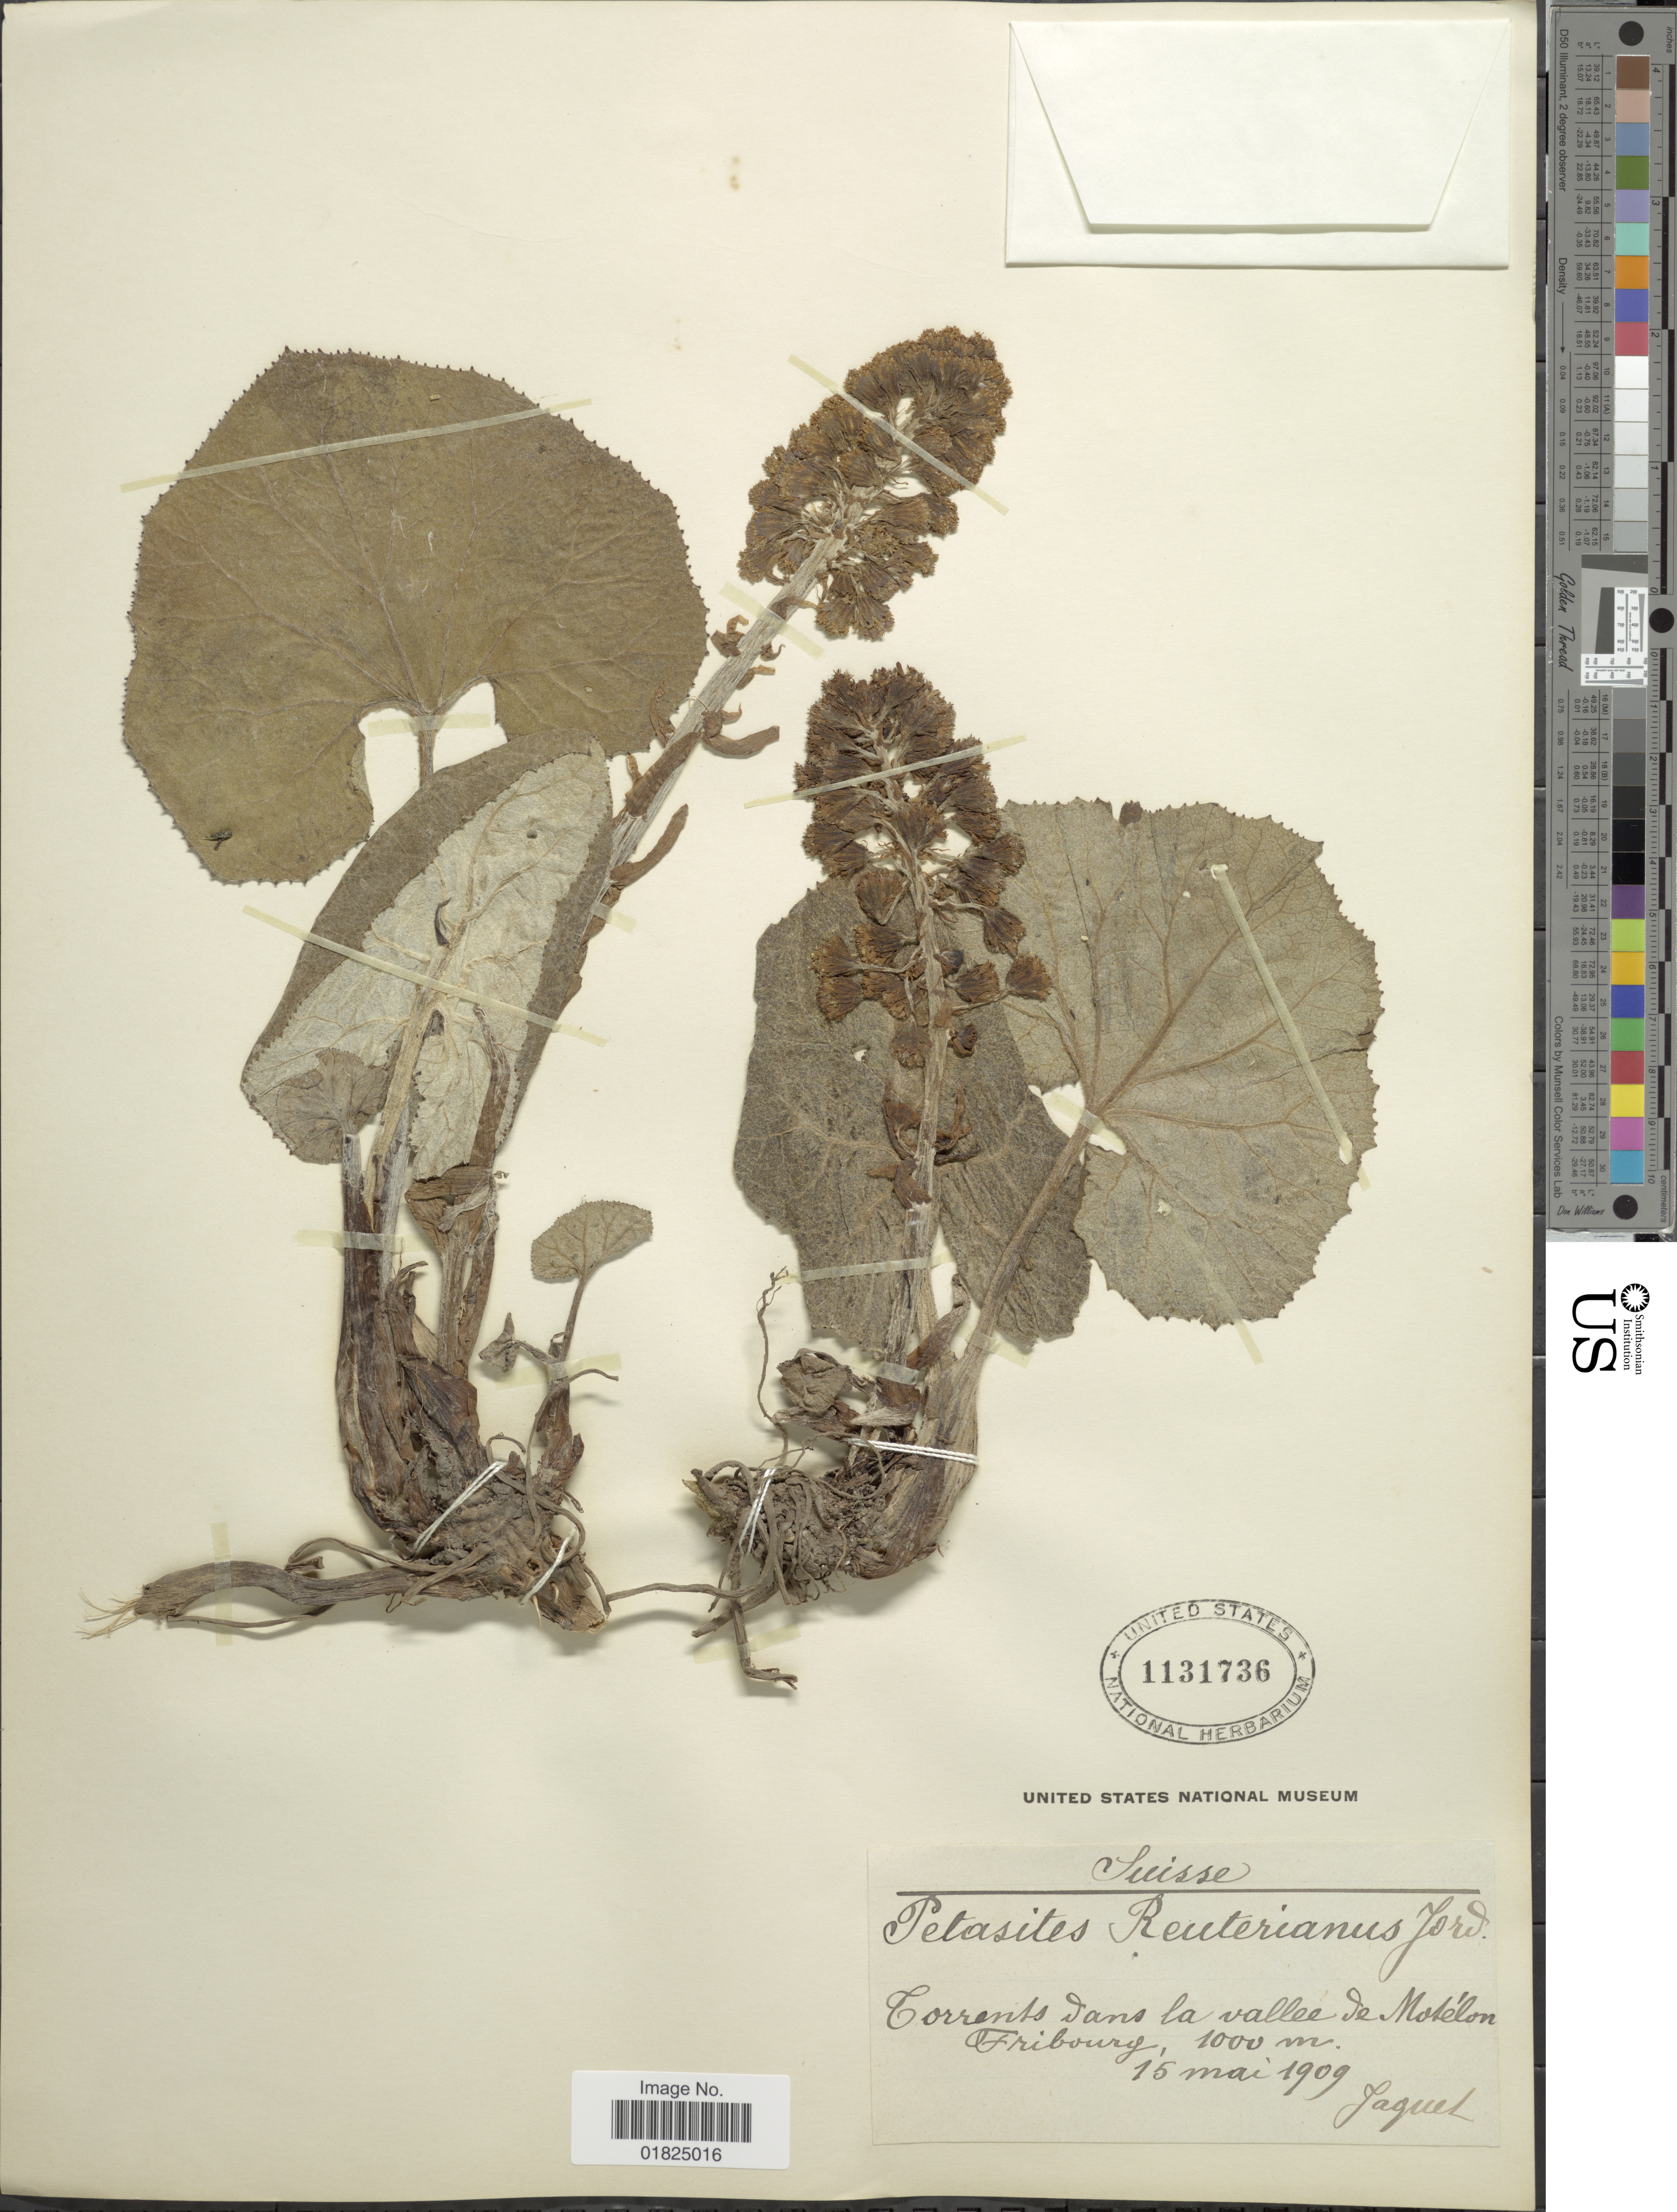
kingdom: Plantae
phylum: Tracheophyta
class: Magnoliopsida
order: Asterales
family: Asteraceae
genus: Petasites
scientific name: Petasites reuterianus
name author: Jord.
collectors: -. Jaquet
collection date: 1909-05-15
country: Switzerland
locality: Corrents dans la vallee de Notélon Fribourg, Suisse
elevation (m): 1000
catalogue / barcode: US 1131736